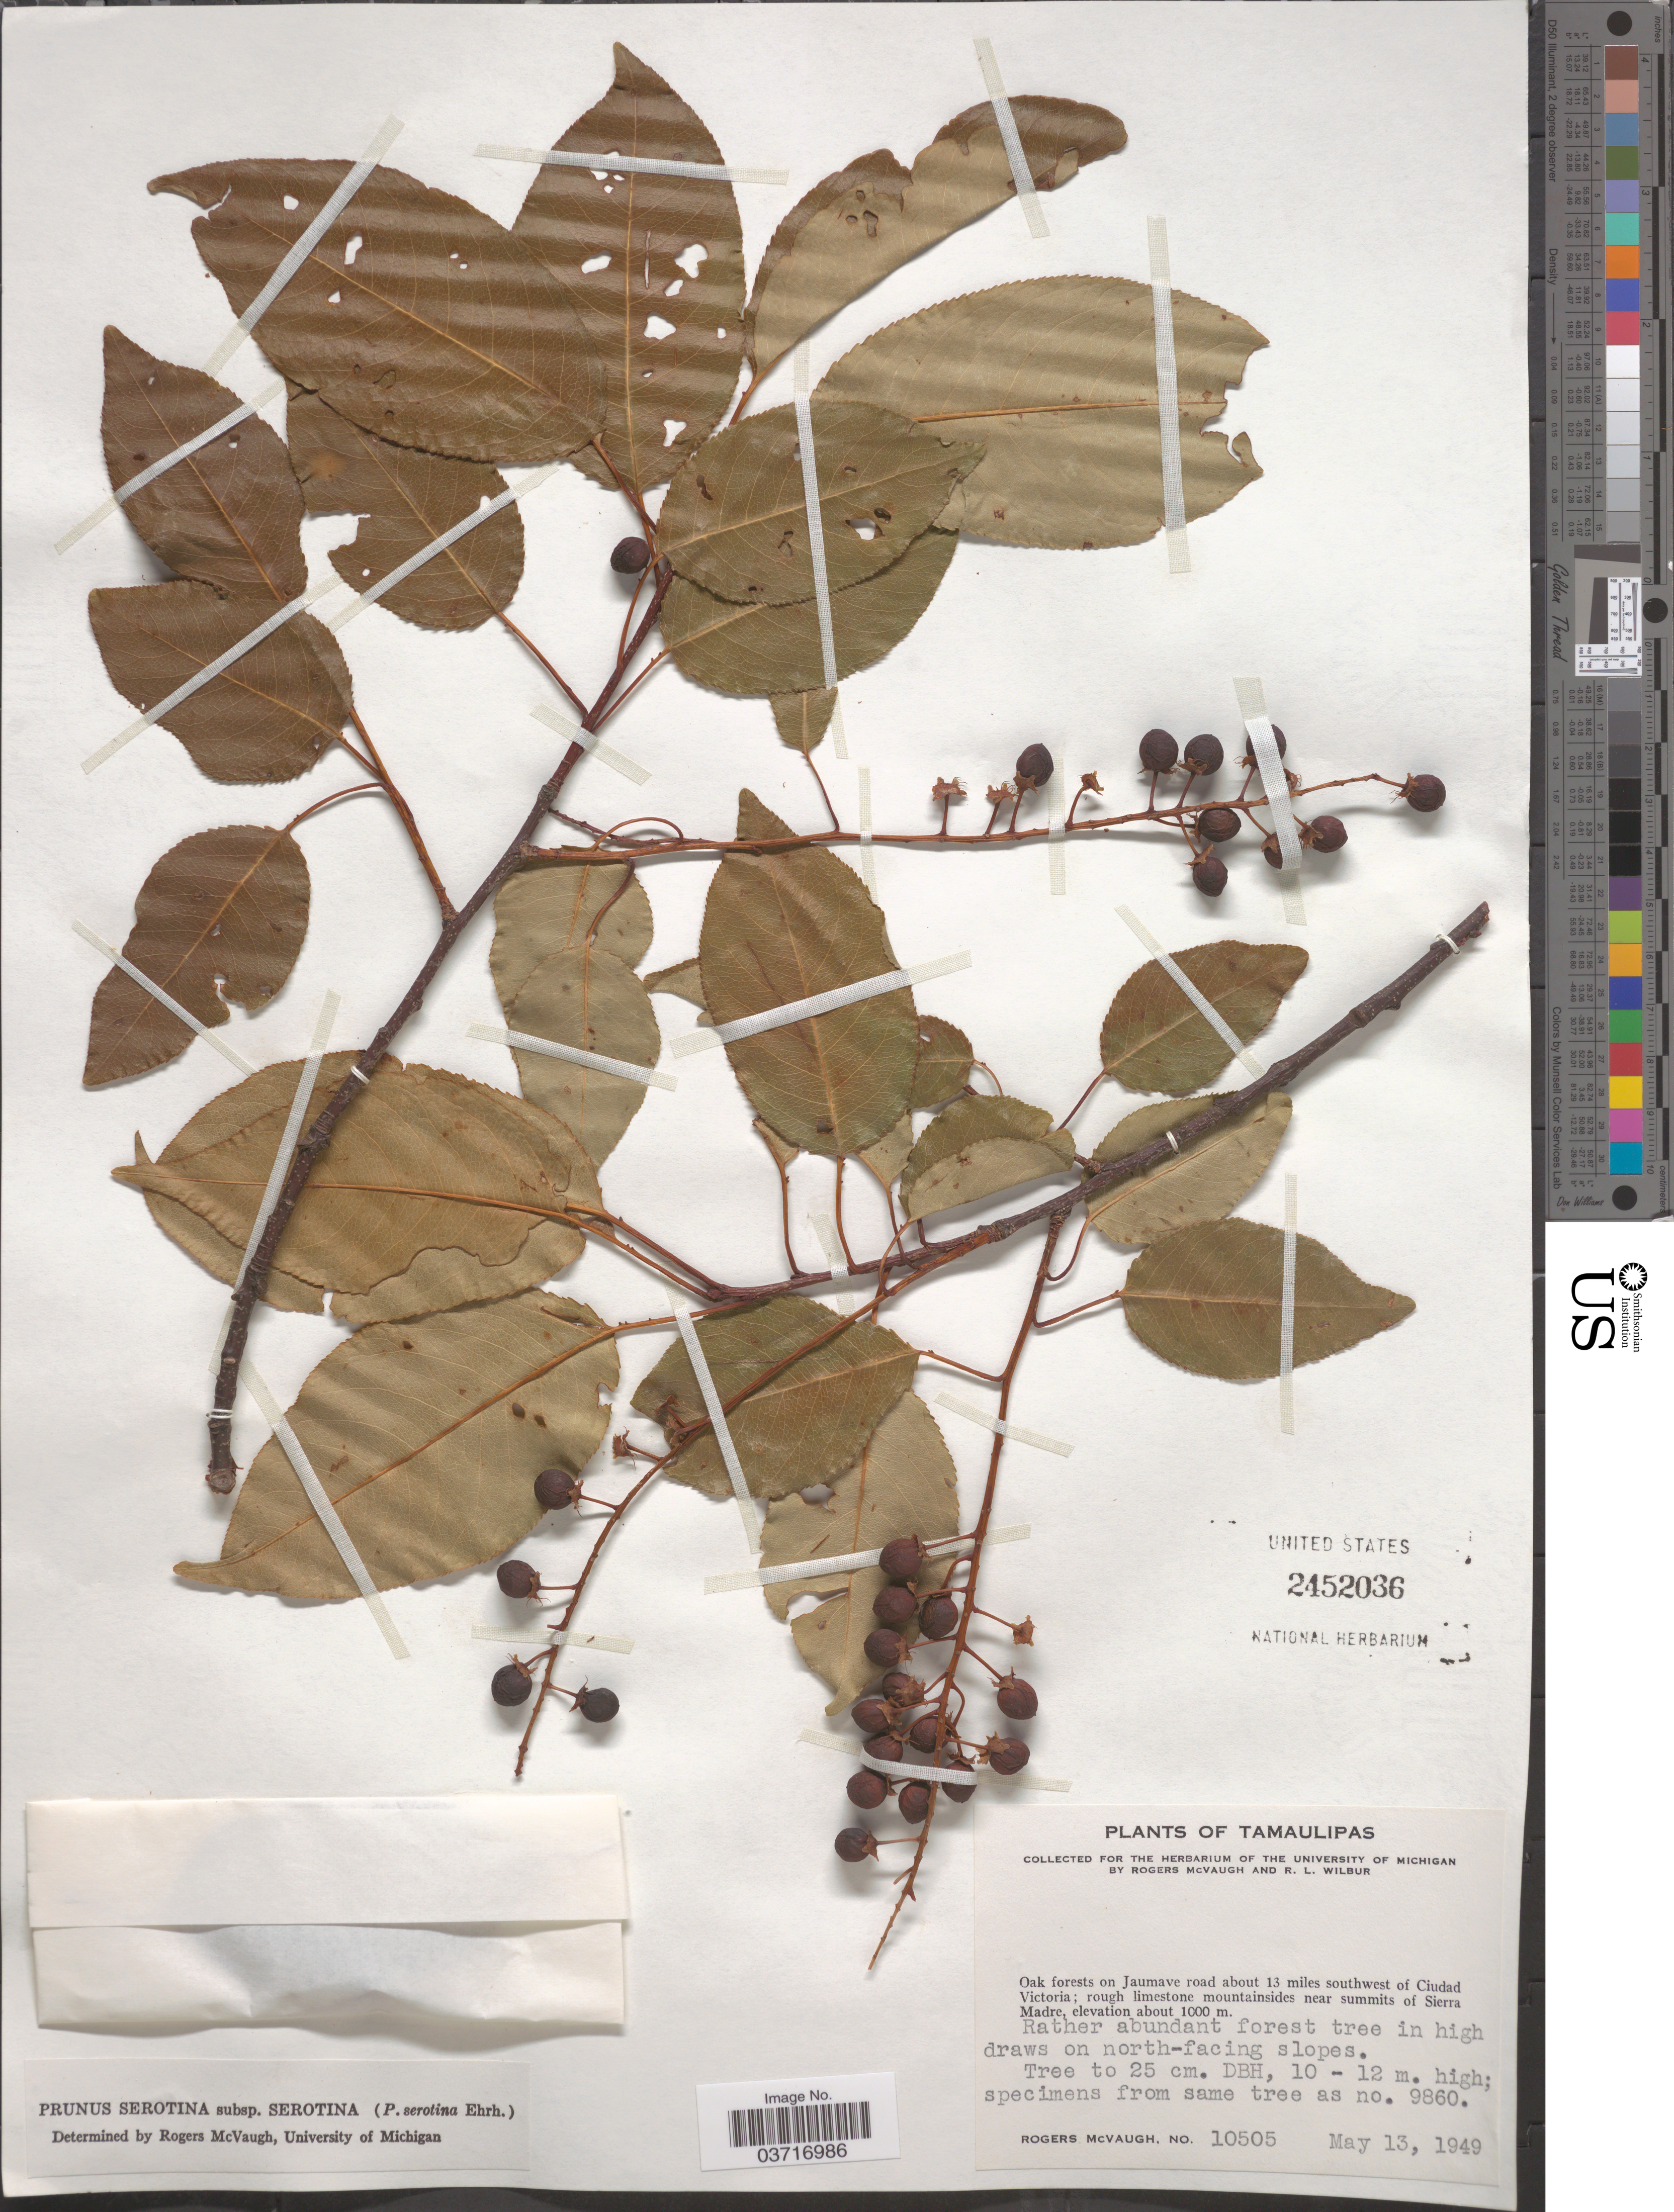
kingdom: Plantae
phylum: Tracheophyta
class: Magnoliopsida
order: Rosales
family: Rosaceae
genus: Prunus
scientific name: Prunus serotina var. serotina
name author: Ehrh.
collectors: R. McVaugh & R. L. Wilbur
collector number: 10505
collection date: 1949-05-13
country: Mexico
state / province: Tamaulipas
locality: On Jaumave road about 13 miles southwest of Ciudad Victoria; near summits of Sierra Madre.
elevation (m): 1000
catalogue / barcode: US 2452036